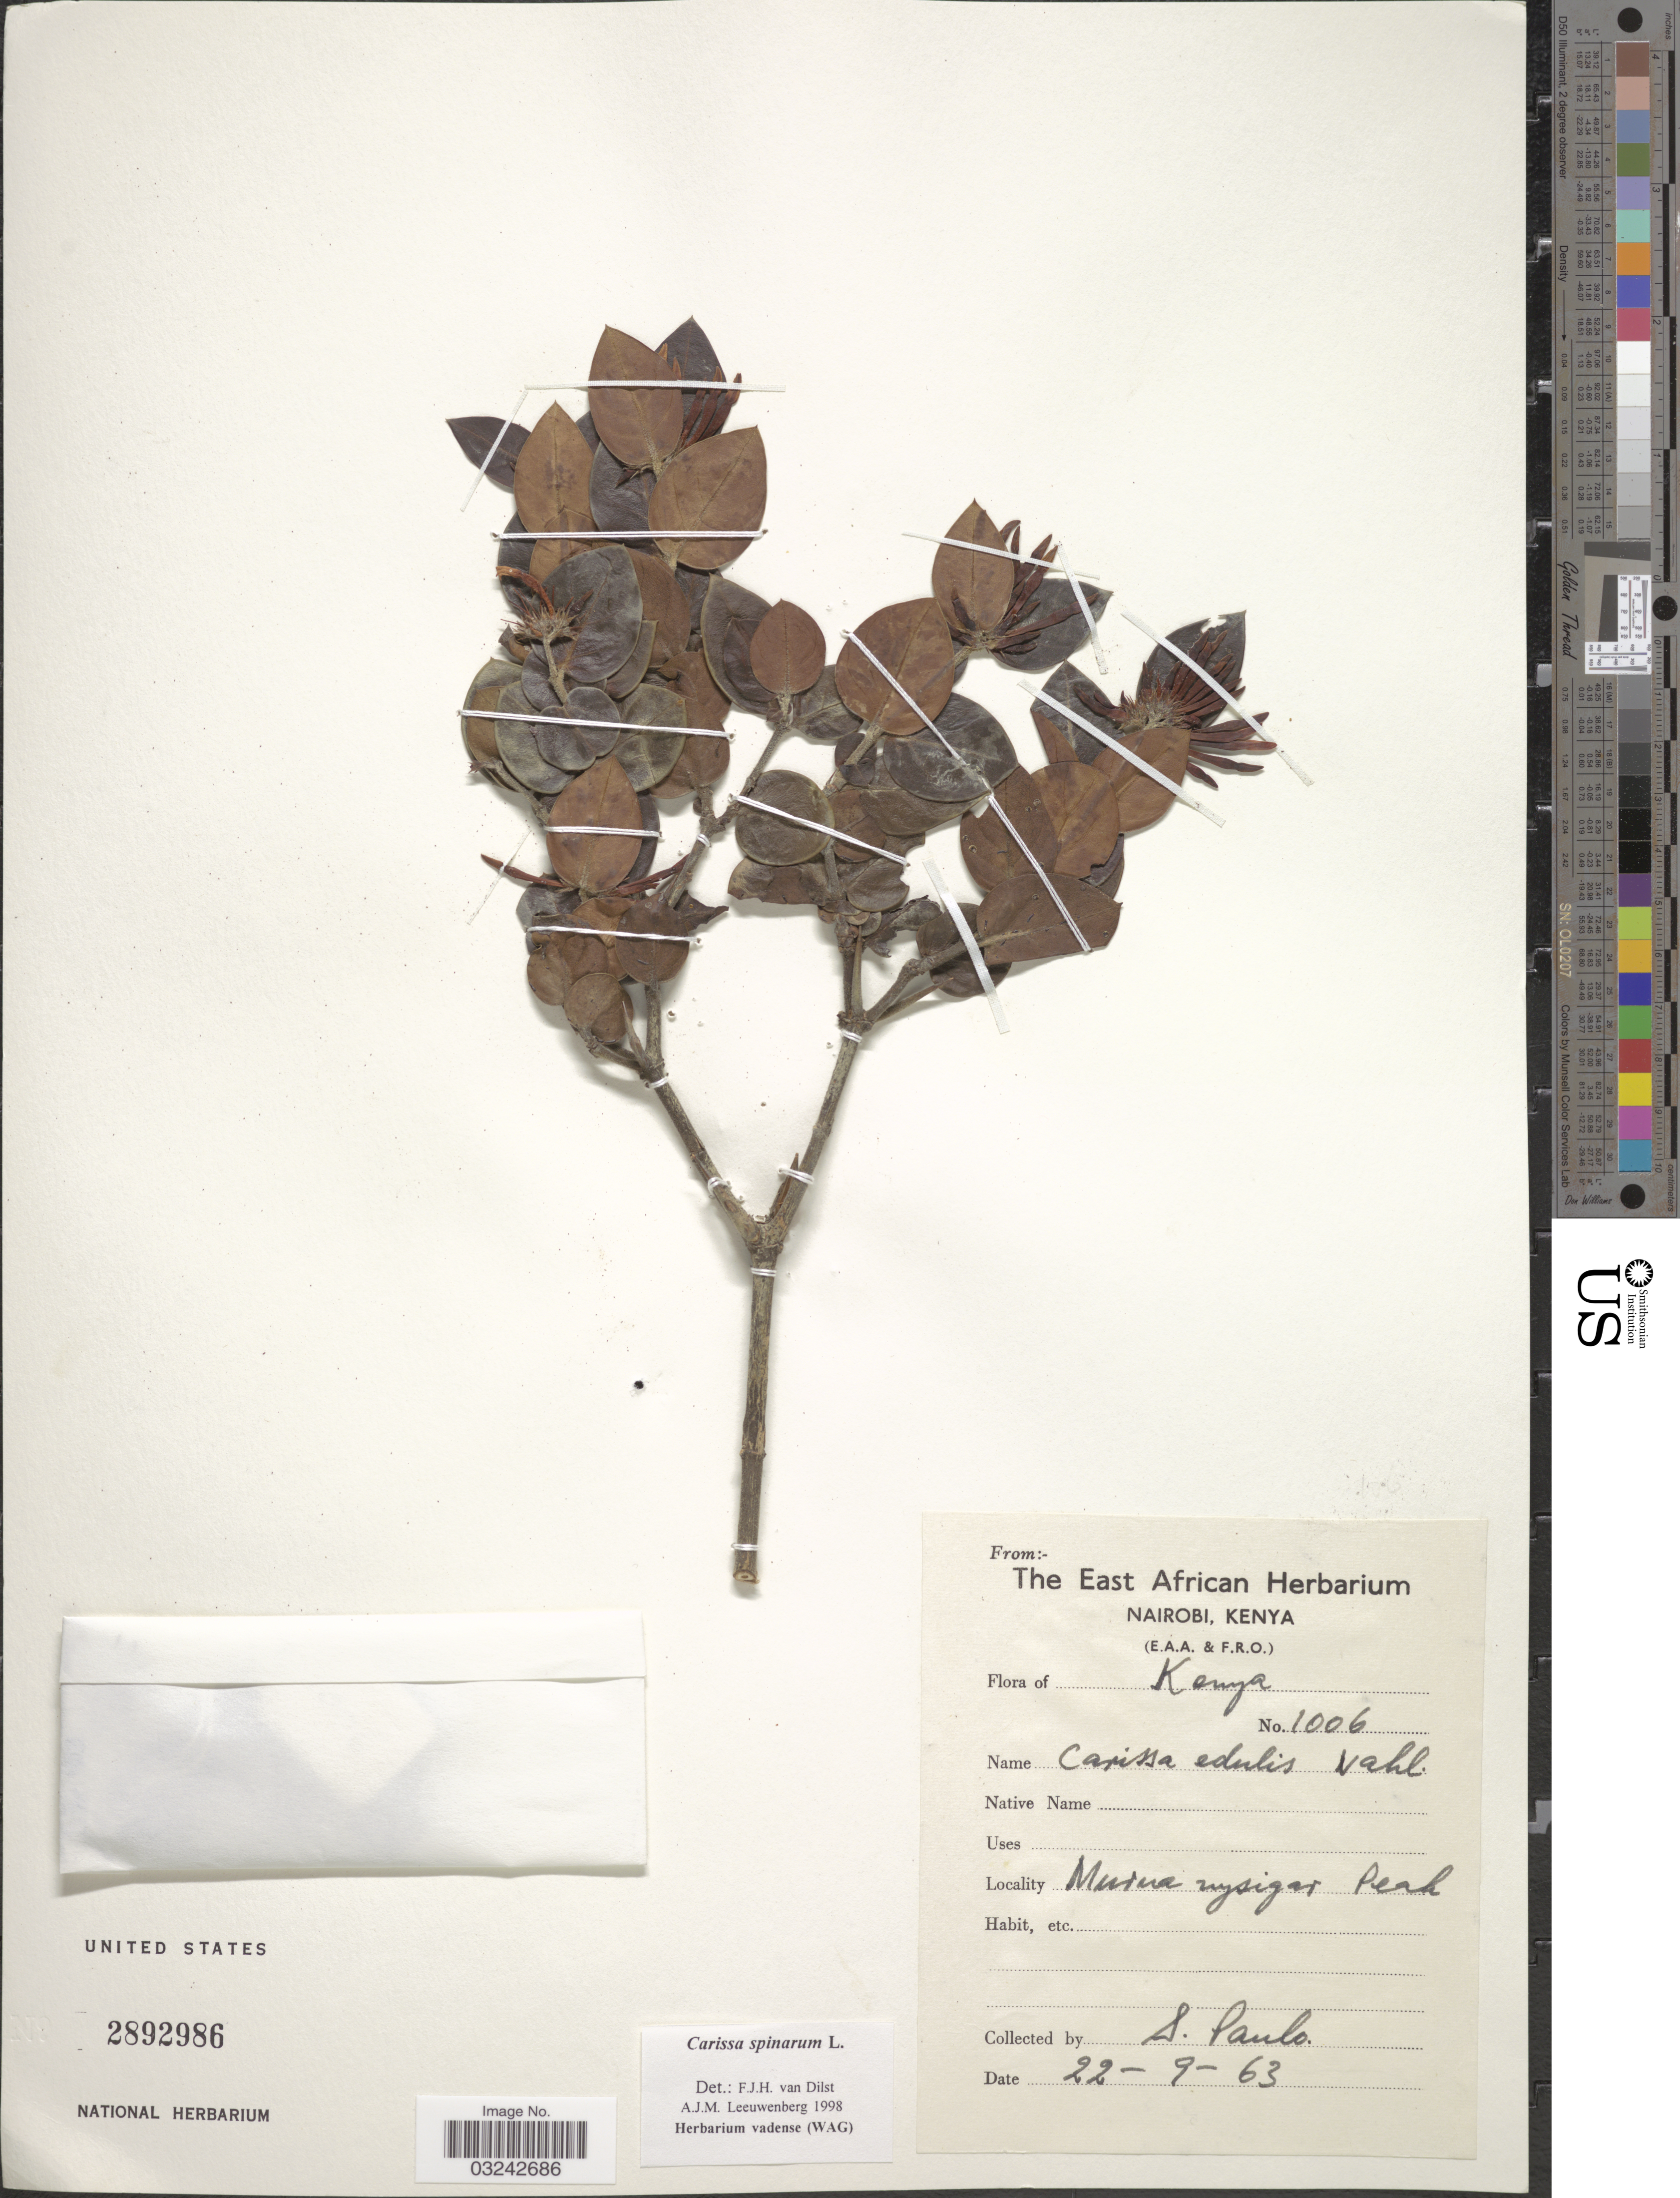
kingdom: Plantae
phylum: Tracheophyta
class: Magnoliopsida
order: Gentianales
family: Apocynaceae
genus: Carissa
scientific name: Carissa spinarum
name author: L.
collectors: S. Paulo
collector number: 1006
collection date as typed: Transcribed d/m/y: 22/9/63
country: Kenya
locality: Murua mysigar Peak. [interpreted]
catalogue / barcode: US 2892986